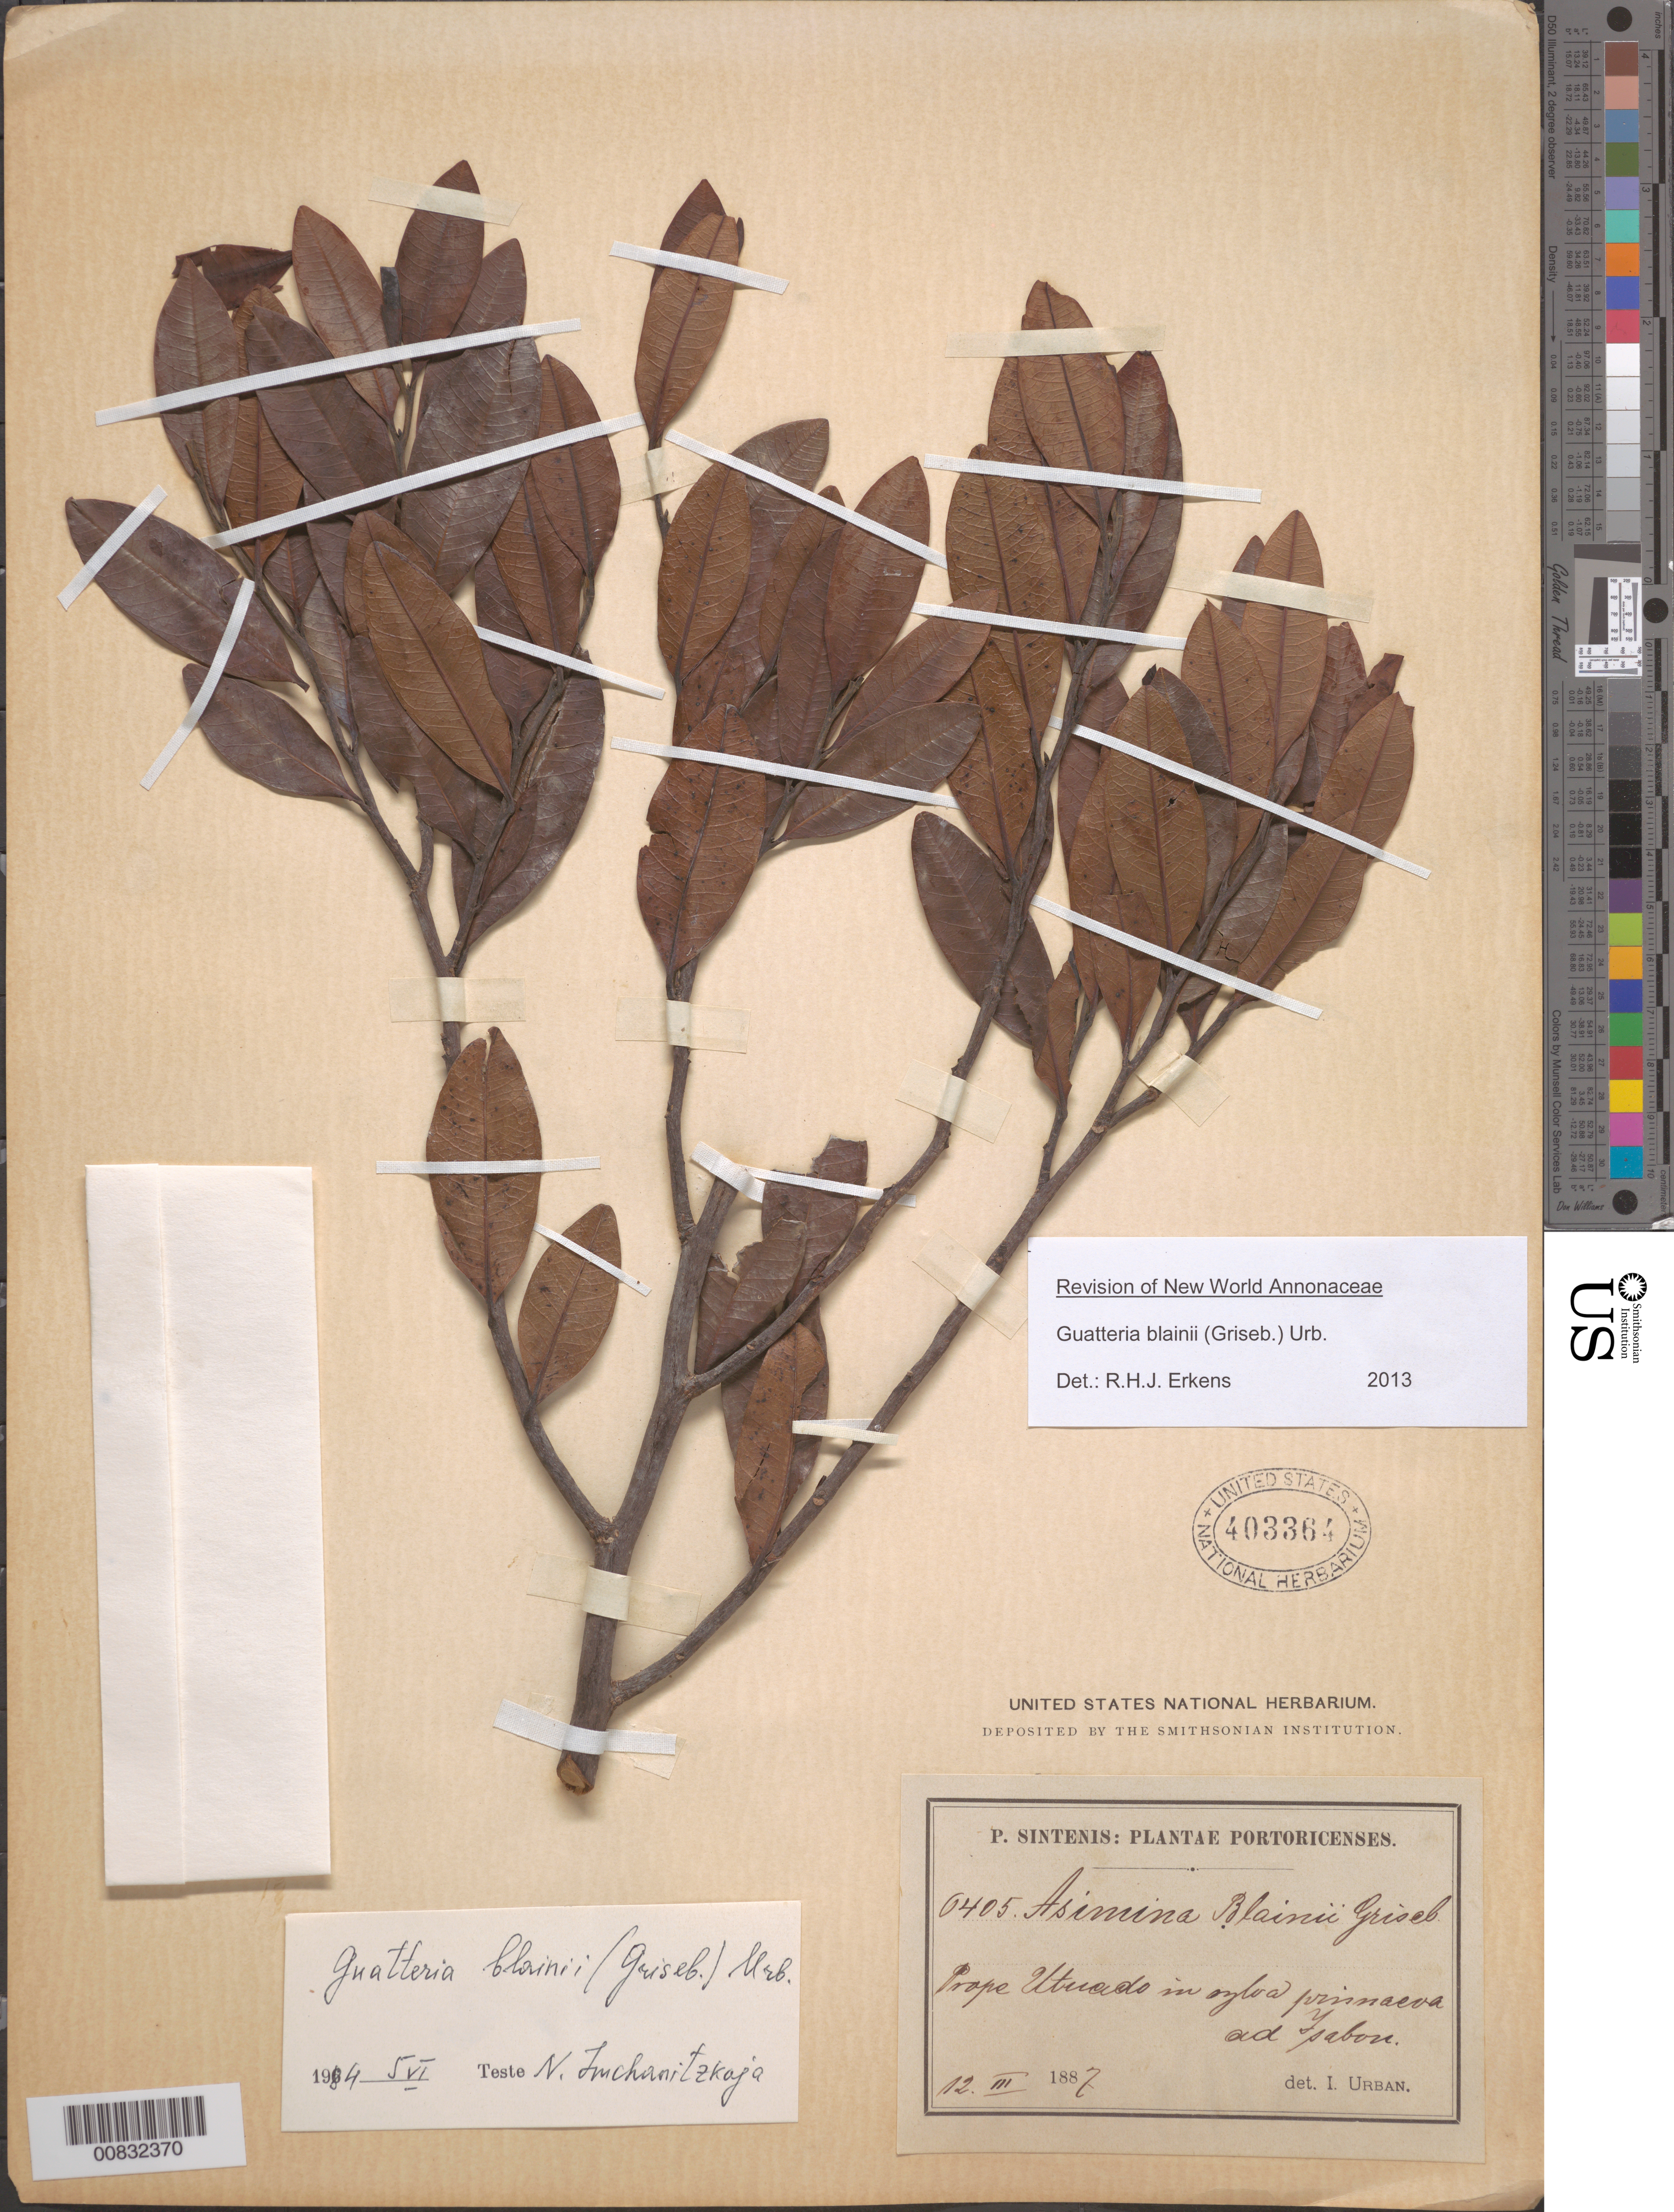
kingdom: Plantae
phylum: Tracheophyta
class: Magnoliopsida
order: Magnoliales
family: Annonaceae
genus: Guatteria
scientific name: Guatteria blainii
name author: (Griseb.) Urb.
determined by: Erkens, R. H. J.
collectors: P. Sintenis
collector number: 405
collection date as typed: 12 Mar 1887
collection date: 1887-03-12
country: Puerto Rico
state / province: Utuado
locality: Isabon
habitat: in sylva primaeva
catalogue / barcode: US 403364